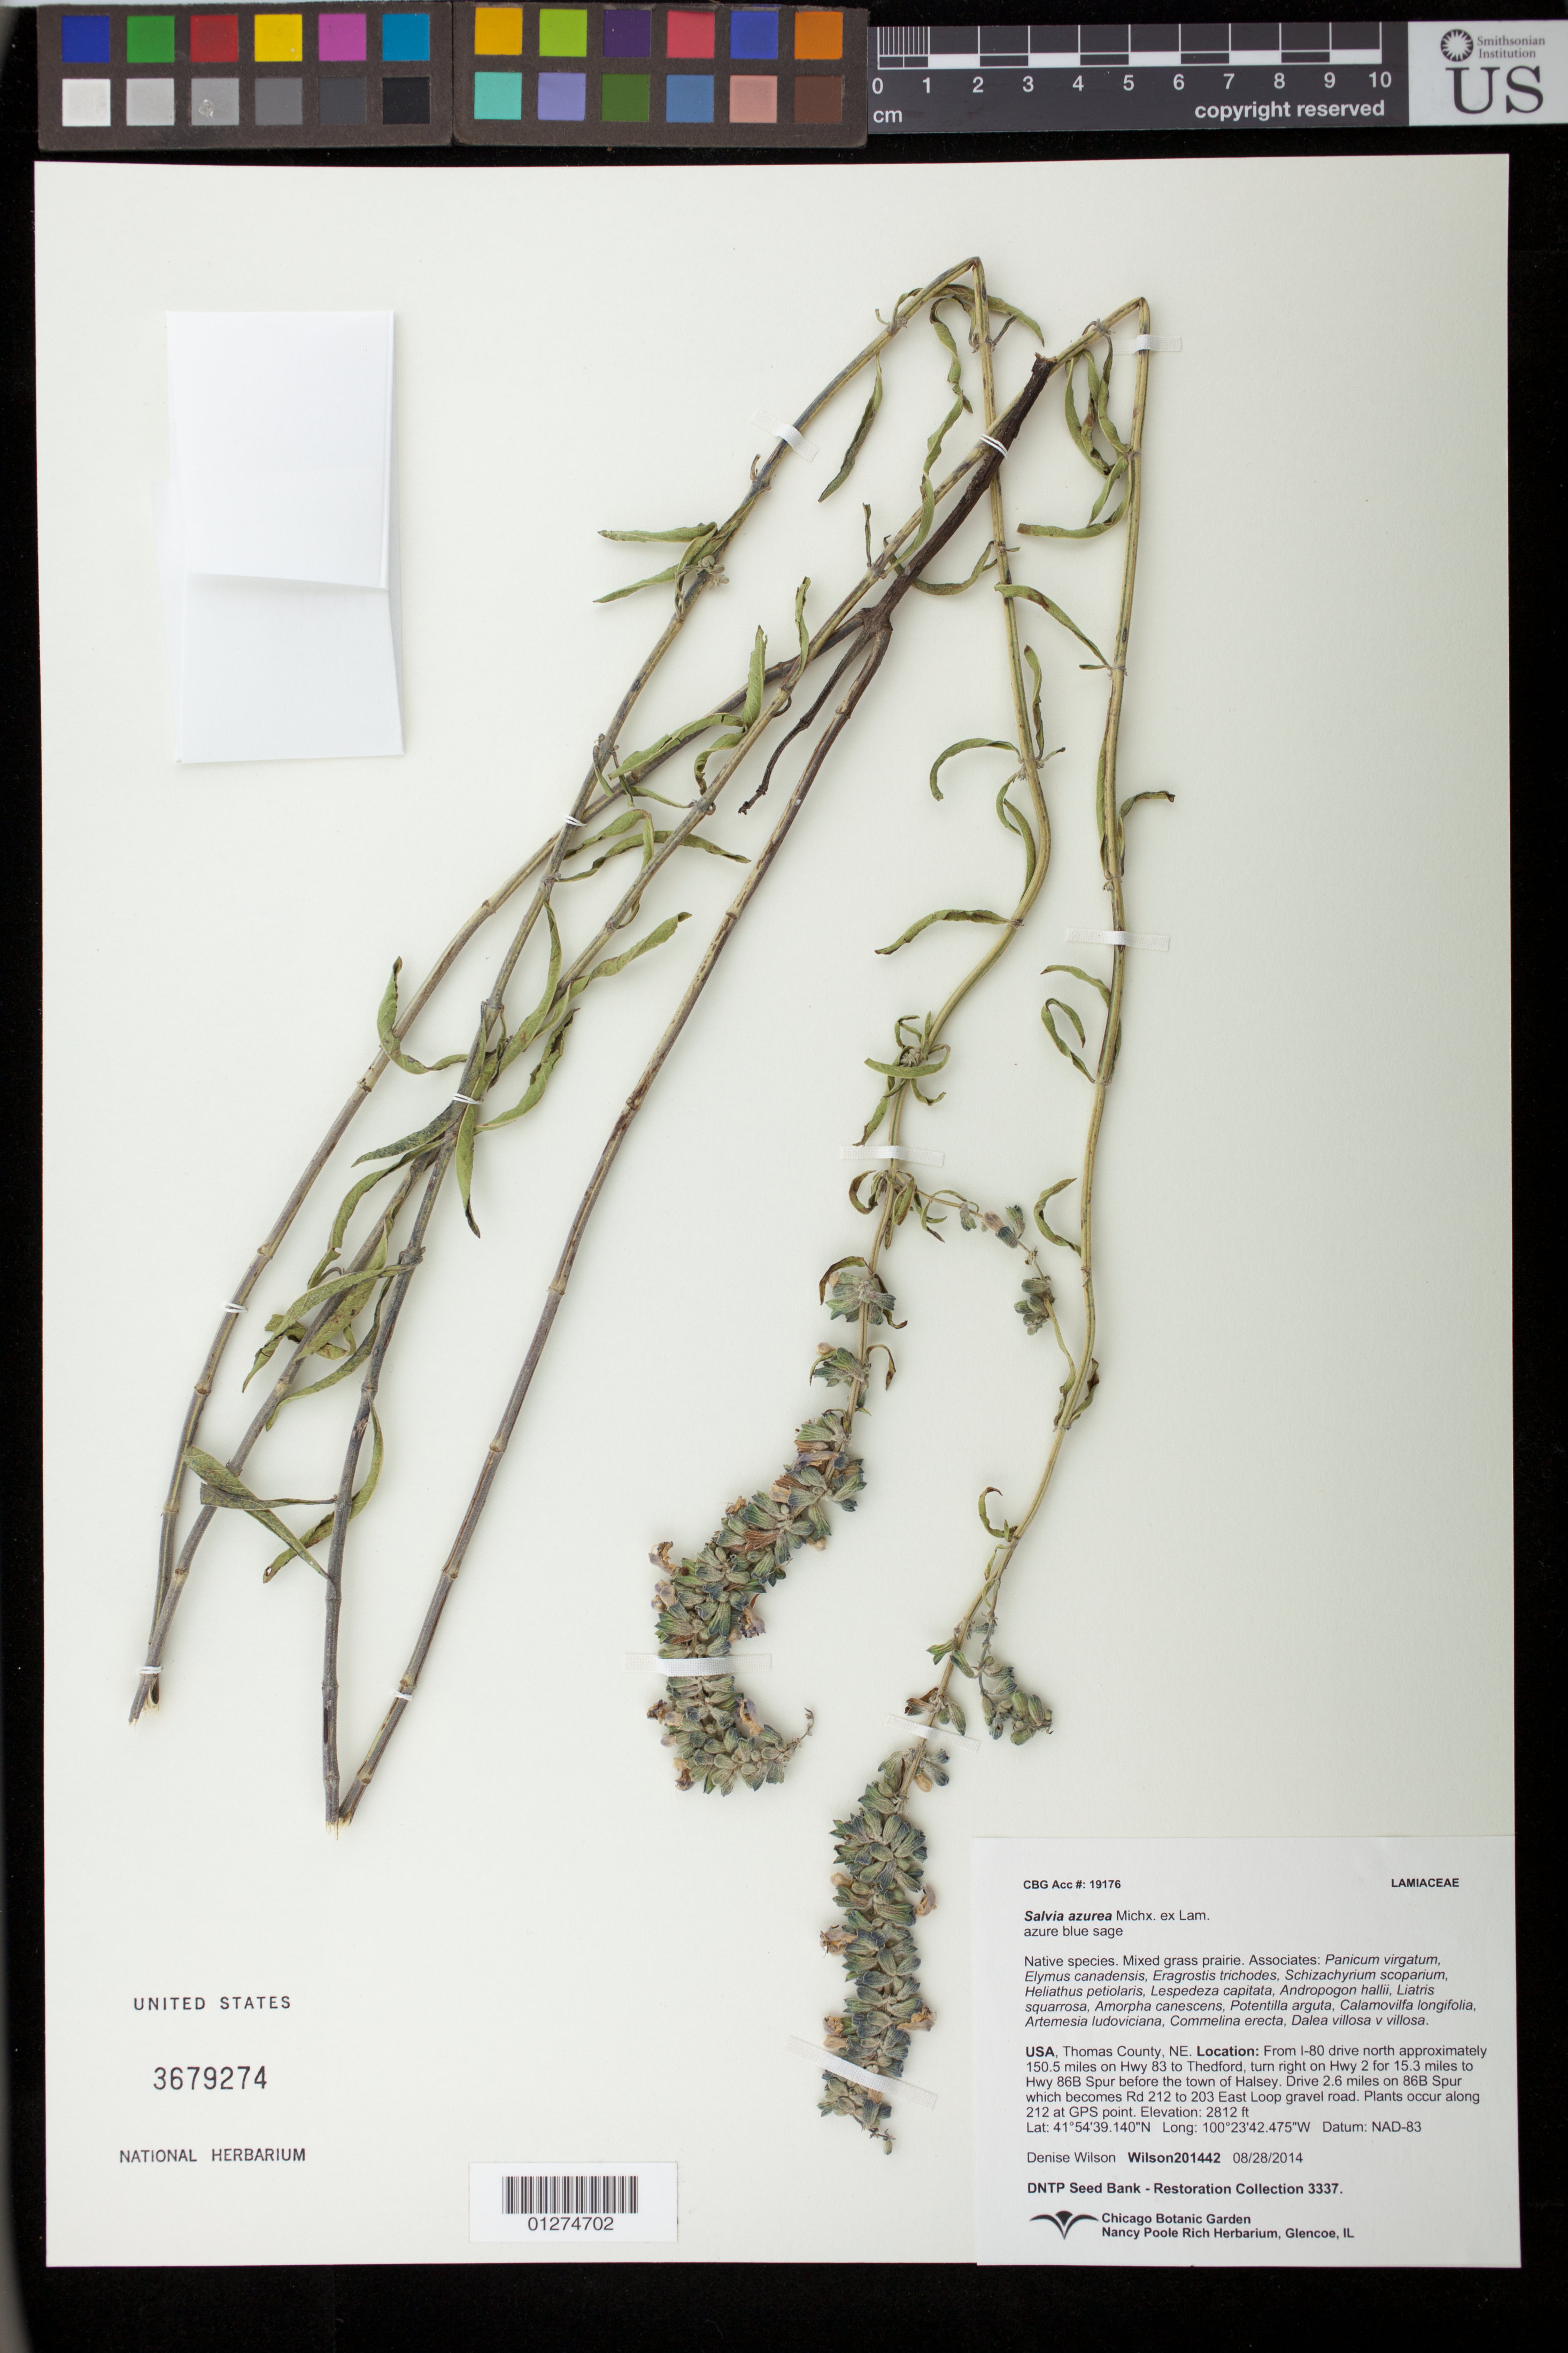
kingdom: Plantae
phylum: Tracheophyta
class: Magnoliopsida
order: Lamiales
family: Lamiaceae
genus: Salvia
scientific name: Salvia azurea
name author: Michx. ex Vahl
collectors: D. Wilson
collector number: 201442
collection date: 2014-08-28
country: United States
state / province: Nebraska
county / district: Thomas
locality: From 1-80 drive N approximately 150.5 miles on Hwy 83 to Thedford, turn right on Hwy 2 for 16.3 miles to Hwy 86B Spur before the town of Halsey. Drive 2.6 miles on 86B spur 212 at GPS point.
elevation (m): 857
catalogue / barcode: US 3679274